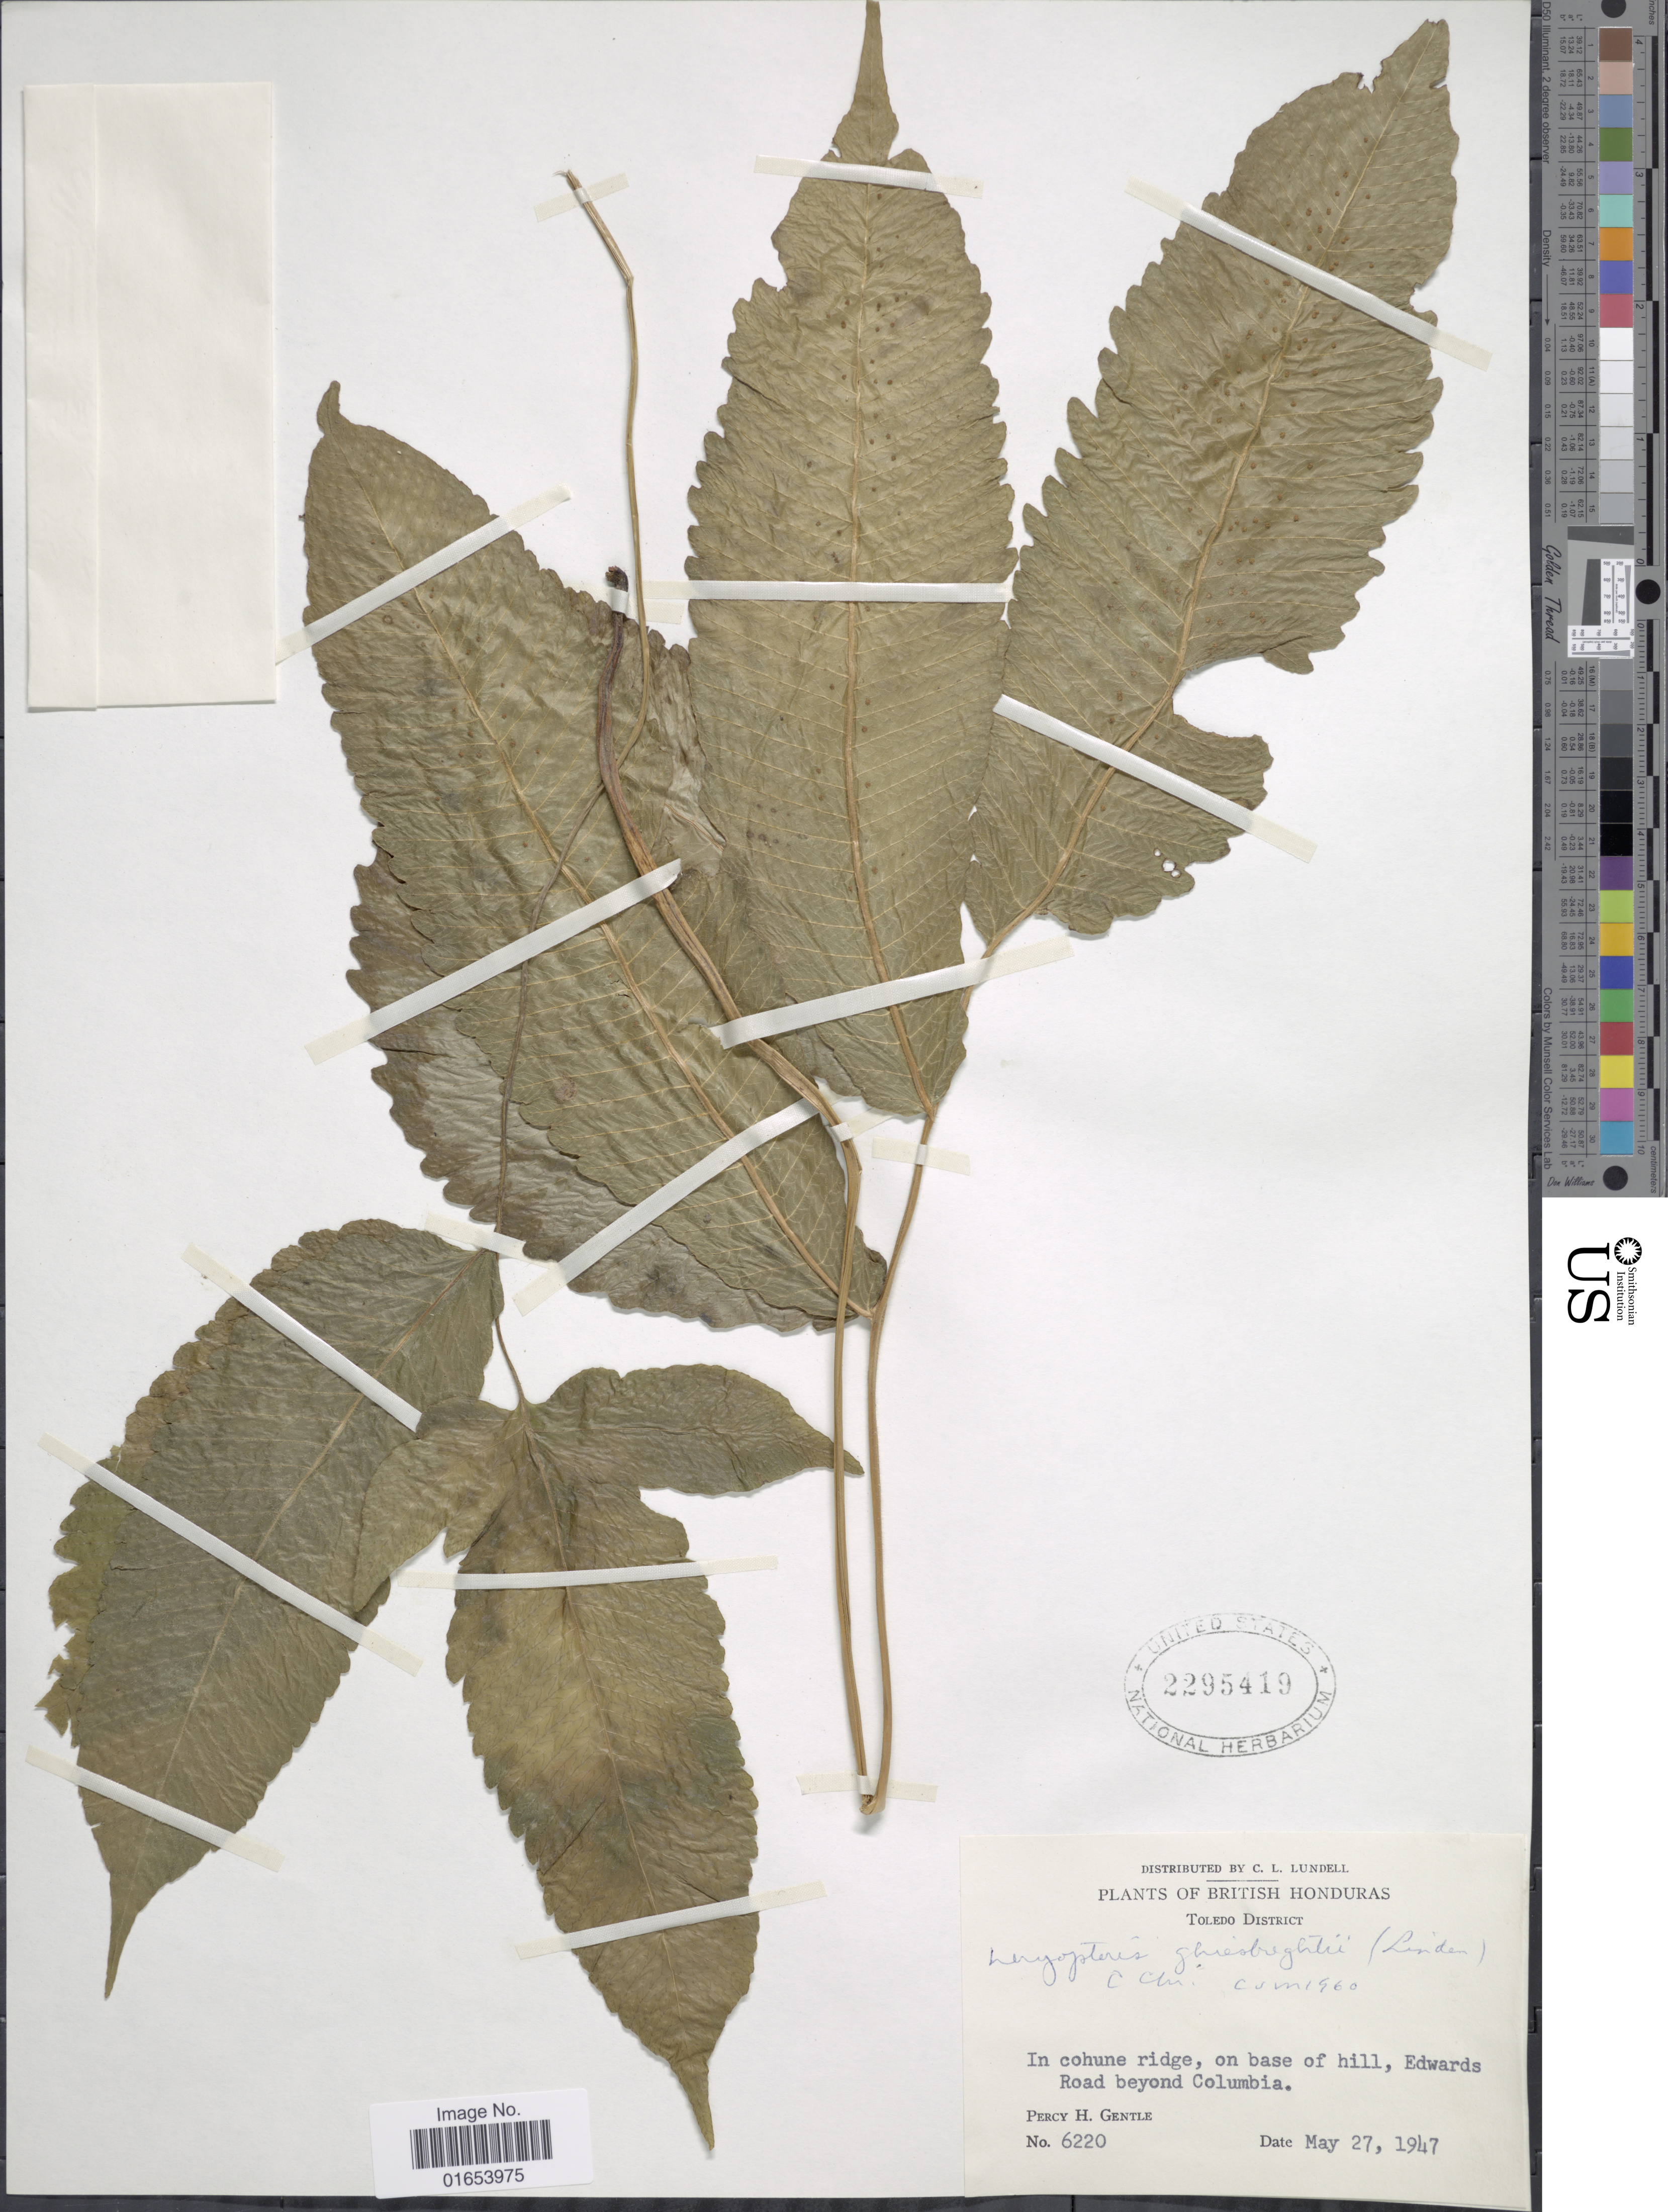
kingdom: Plantae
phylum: Tracheophyta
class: Polypodiopsida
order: Polypodiales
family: Thelypteridaceae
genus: Goniopteris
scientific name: Goniopteris ghiesbreghtii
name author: (Linden) J. Sm.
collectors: P. H. Gentle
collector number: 6220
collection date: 1947-05-27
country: Belize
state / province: Toledo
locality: British Honduras, Toledo, in cohune ridge, on base of hill, Edwards road beyond Columbia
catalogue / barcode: US 2295419